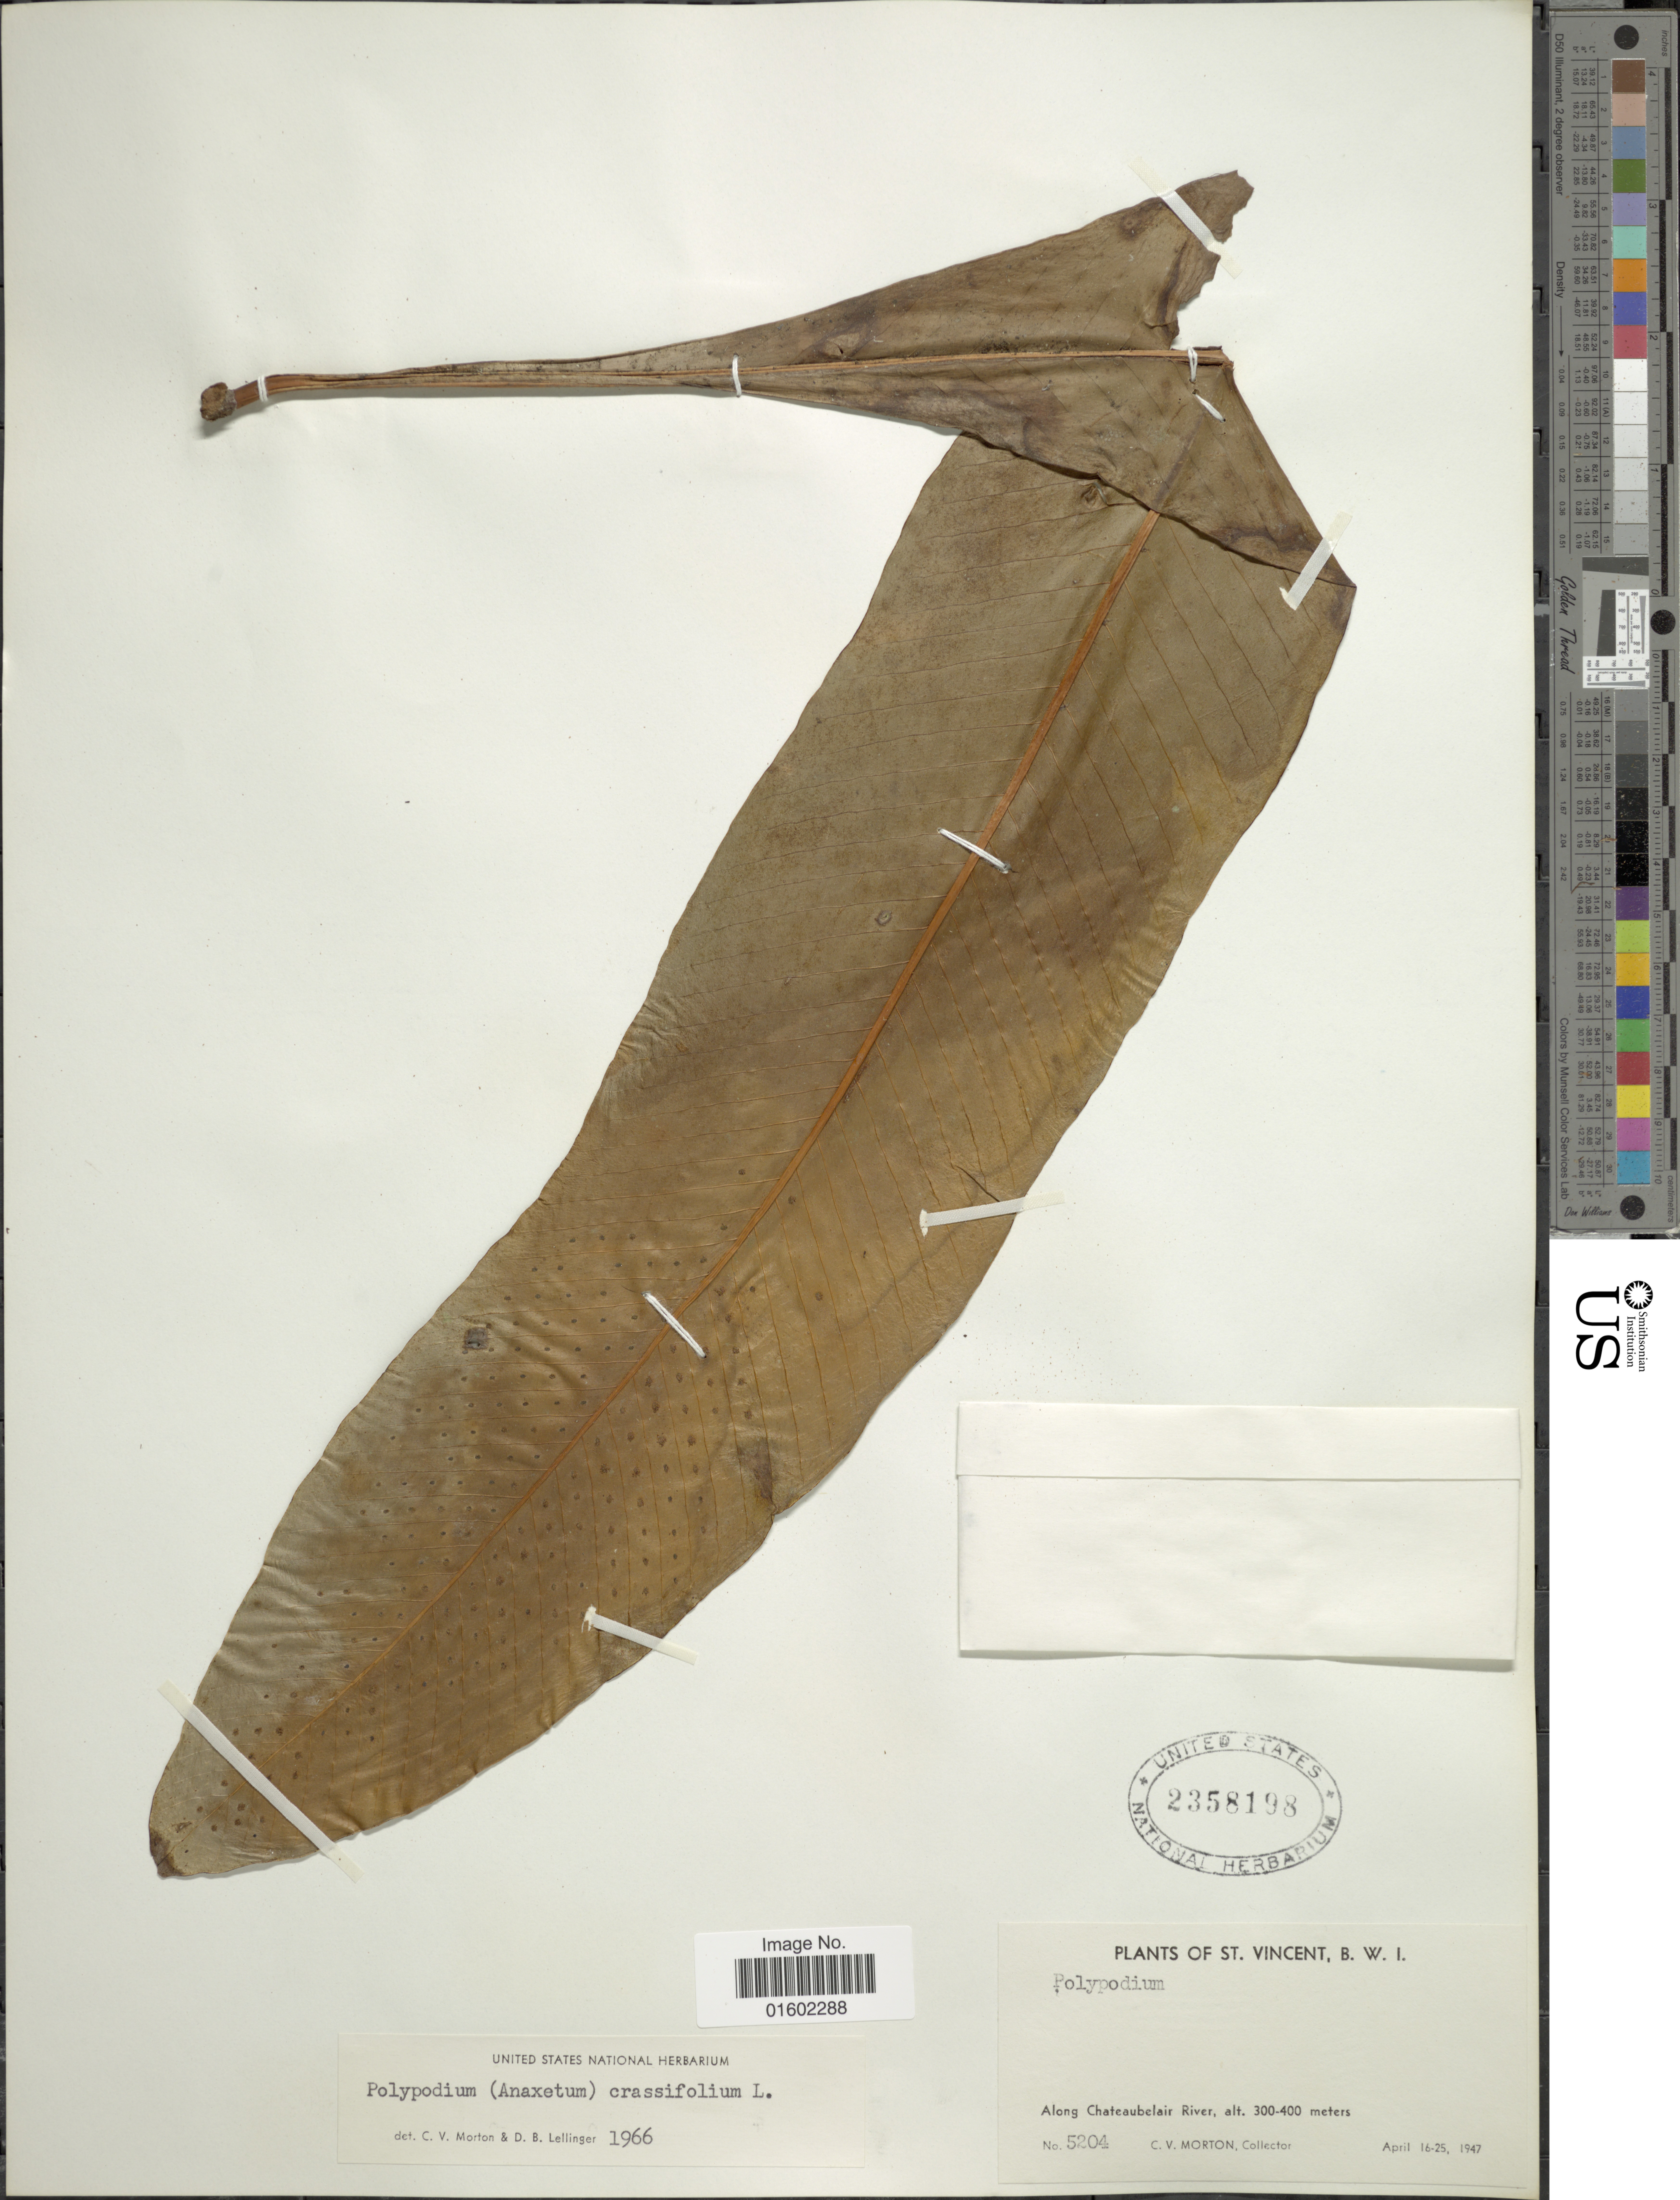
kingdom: Plantae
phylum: Tracheophyta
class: Polypodiopsida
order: Polypodiales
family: Polypodiaceae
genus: Niphidium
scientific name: Niphidium crassifolium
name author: (L.) Lellinger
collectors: C. V. Morton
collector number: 5204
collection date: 1947-04-16/1947-04-25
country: St. Vincent - Grenadines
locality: St. Vincent, along Chateaubelair River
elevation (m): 300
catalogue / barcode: US 2358198